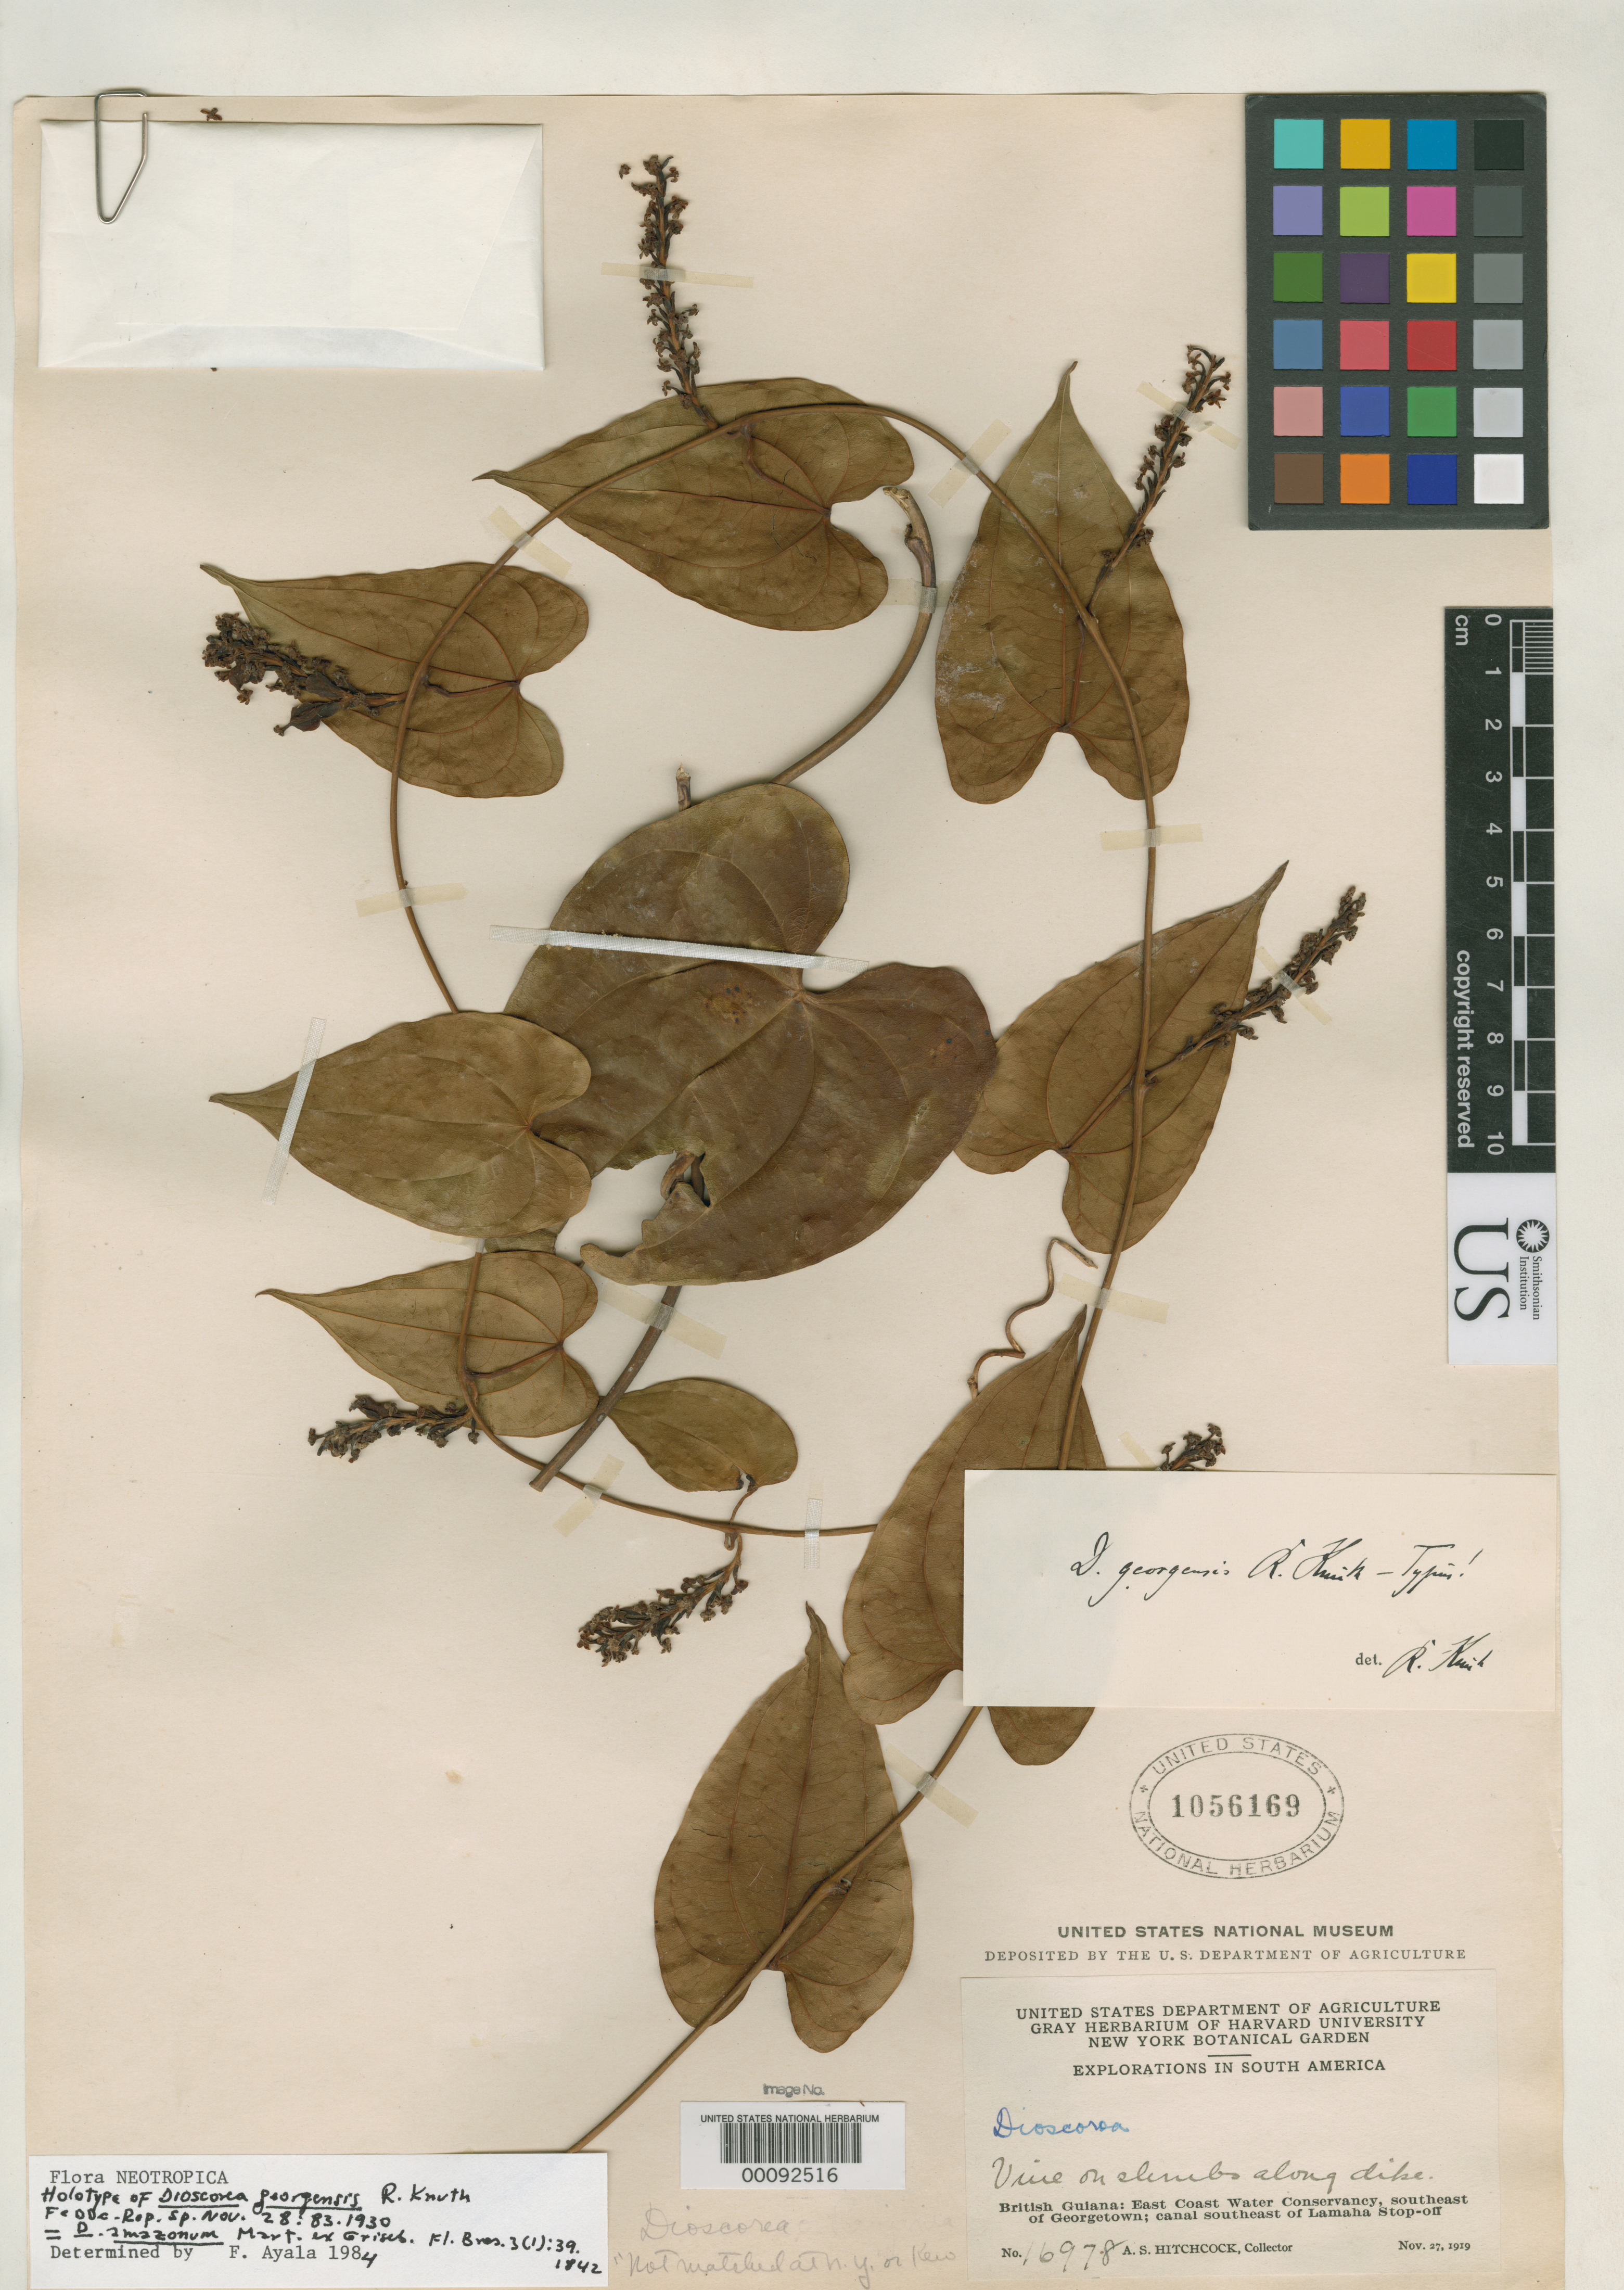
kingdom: Plantae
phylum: Tracheophyta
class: Liliopsida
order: Dioscoreales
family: Dioscoreaceae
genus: Dioscorea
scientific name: Dioscorea georgensis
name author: R. Knuth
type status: Holotype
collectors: A. S. Hitchcock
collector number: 16978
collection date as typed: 27 Nov 1919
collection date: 1919-11-27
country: Guyana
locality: East coast water conservancy, SE of Georgetown Canal southeast of Lamaha stop-off.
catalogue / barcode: US 1056169